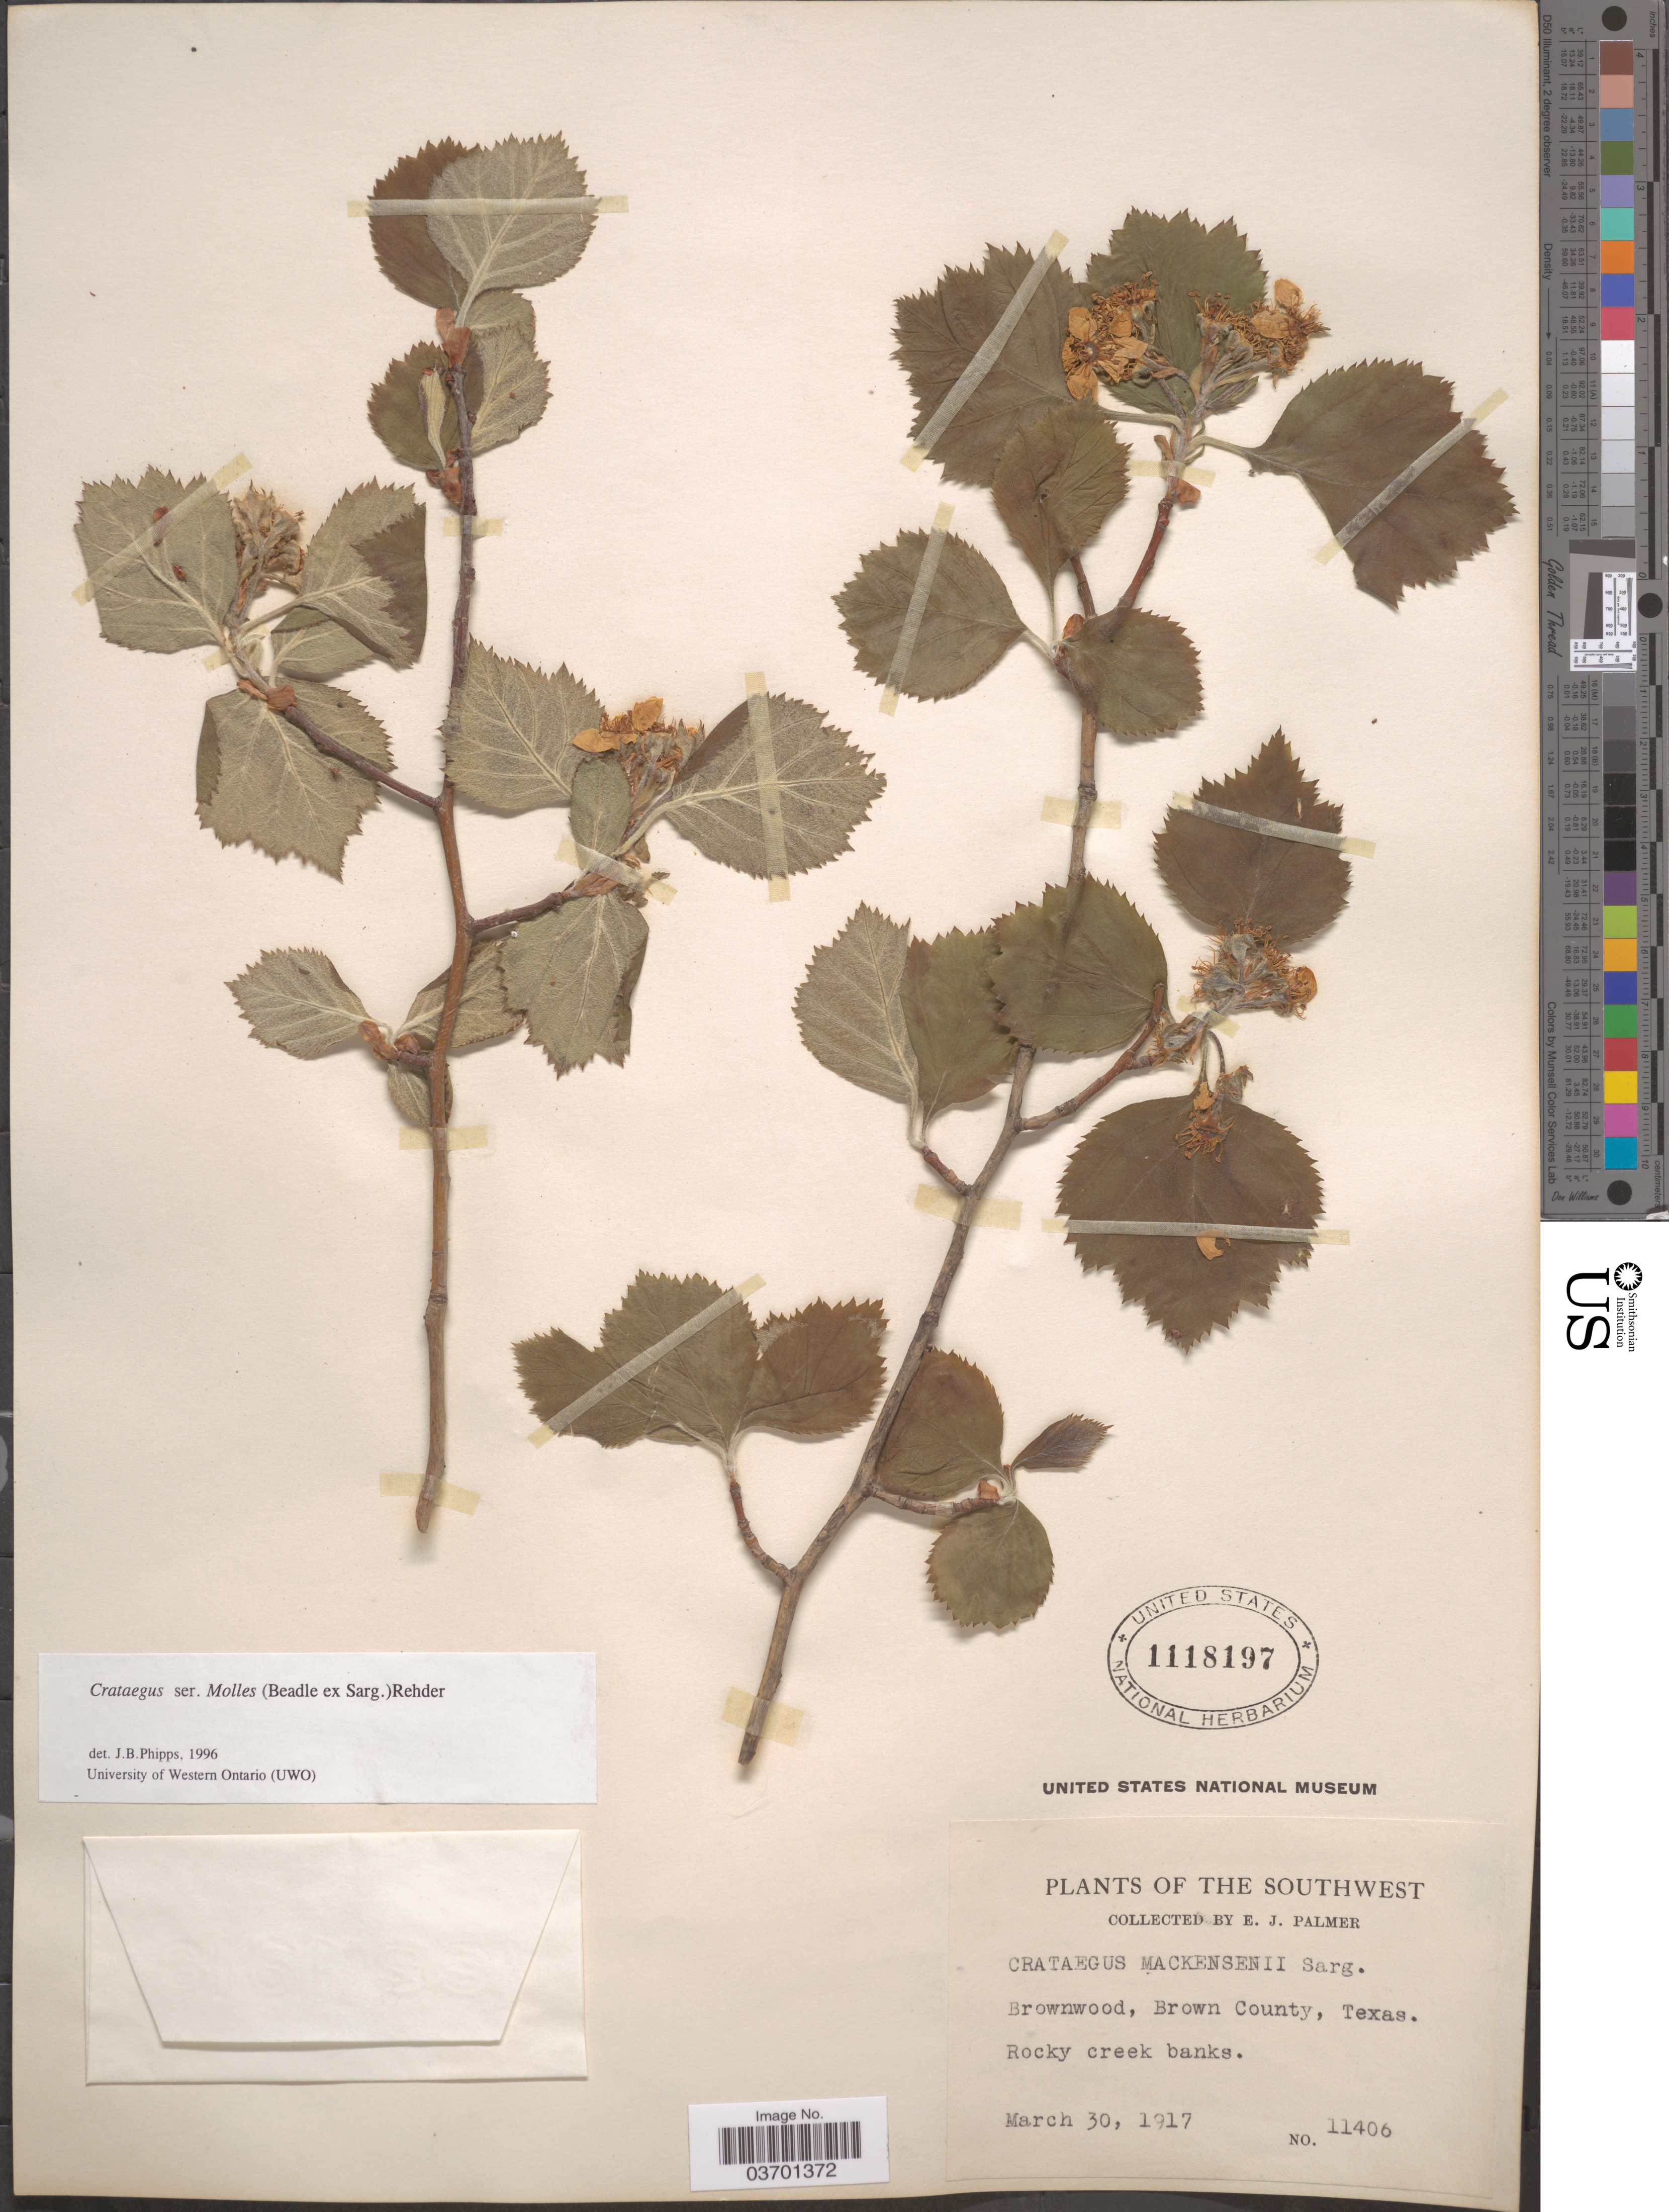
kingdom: Plantae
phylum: Tracheophyta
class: Magnoliopsida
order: Rosales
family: Rosaceae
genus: Crataegus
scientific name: Crataegus pruinosa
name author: (H.L. Wendl.) K. Koch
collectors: E. J. Palmer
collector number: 11406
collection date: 1917-03-30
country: United States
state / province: Texas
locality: The Southwest. Brownwood, Brown County.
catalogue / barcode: US 1118197